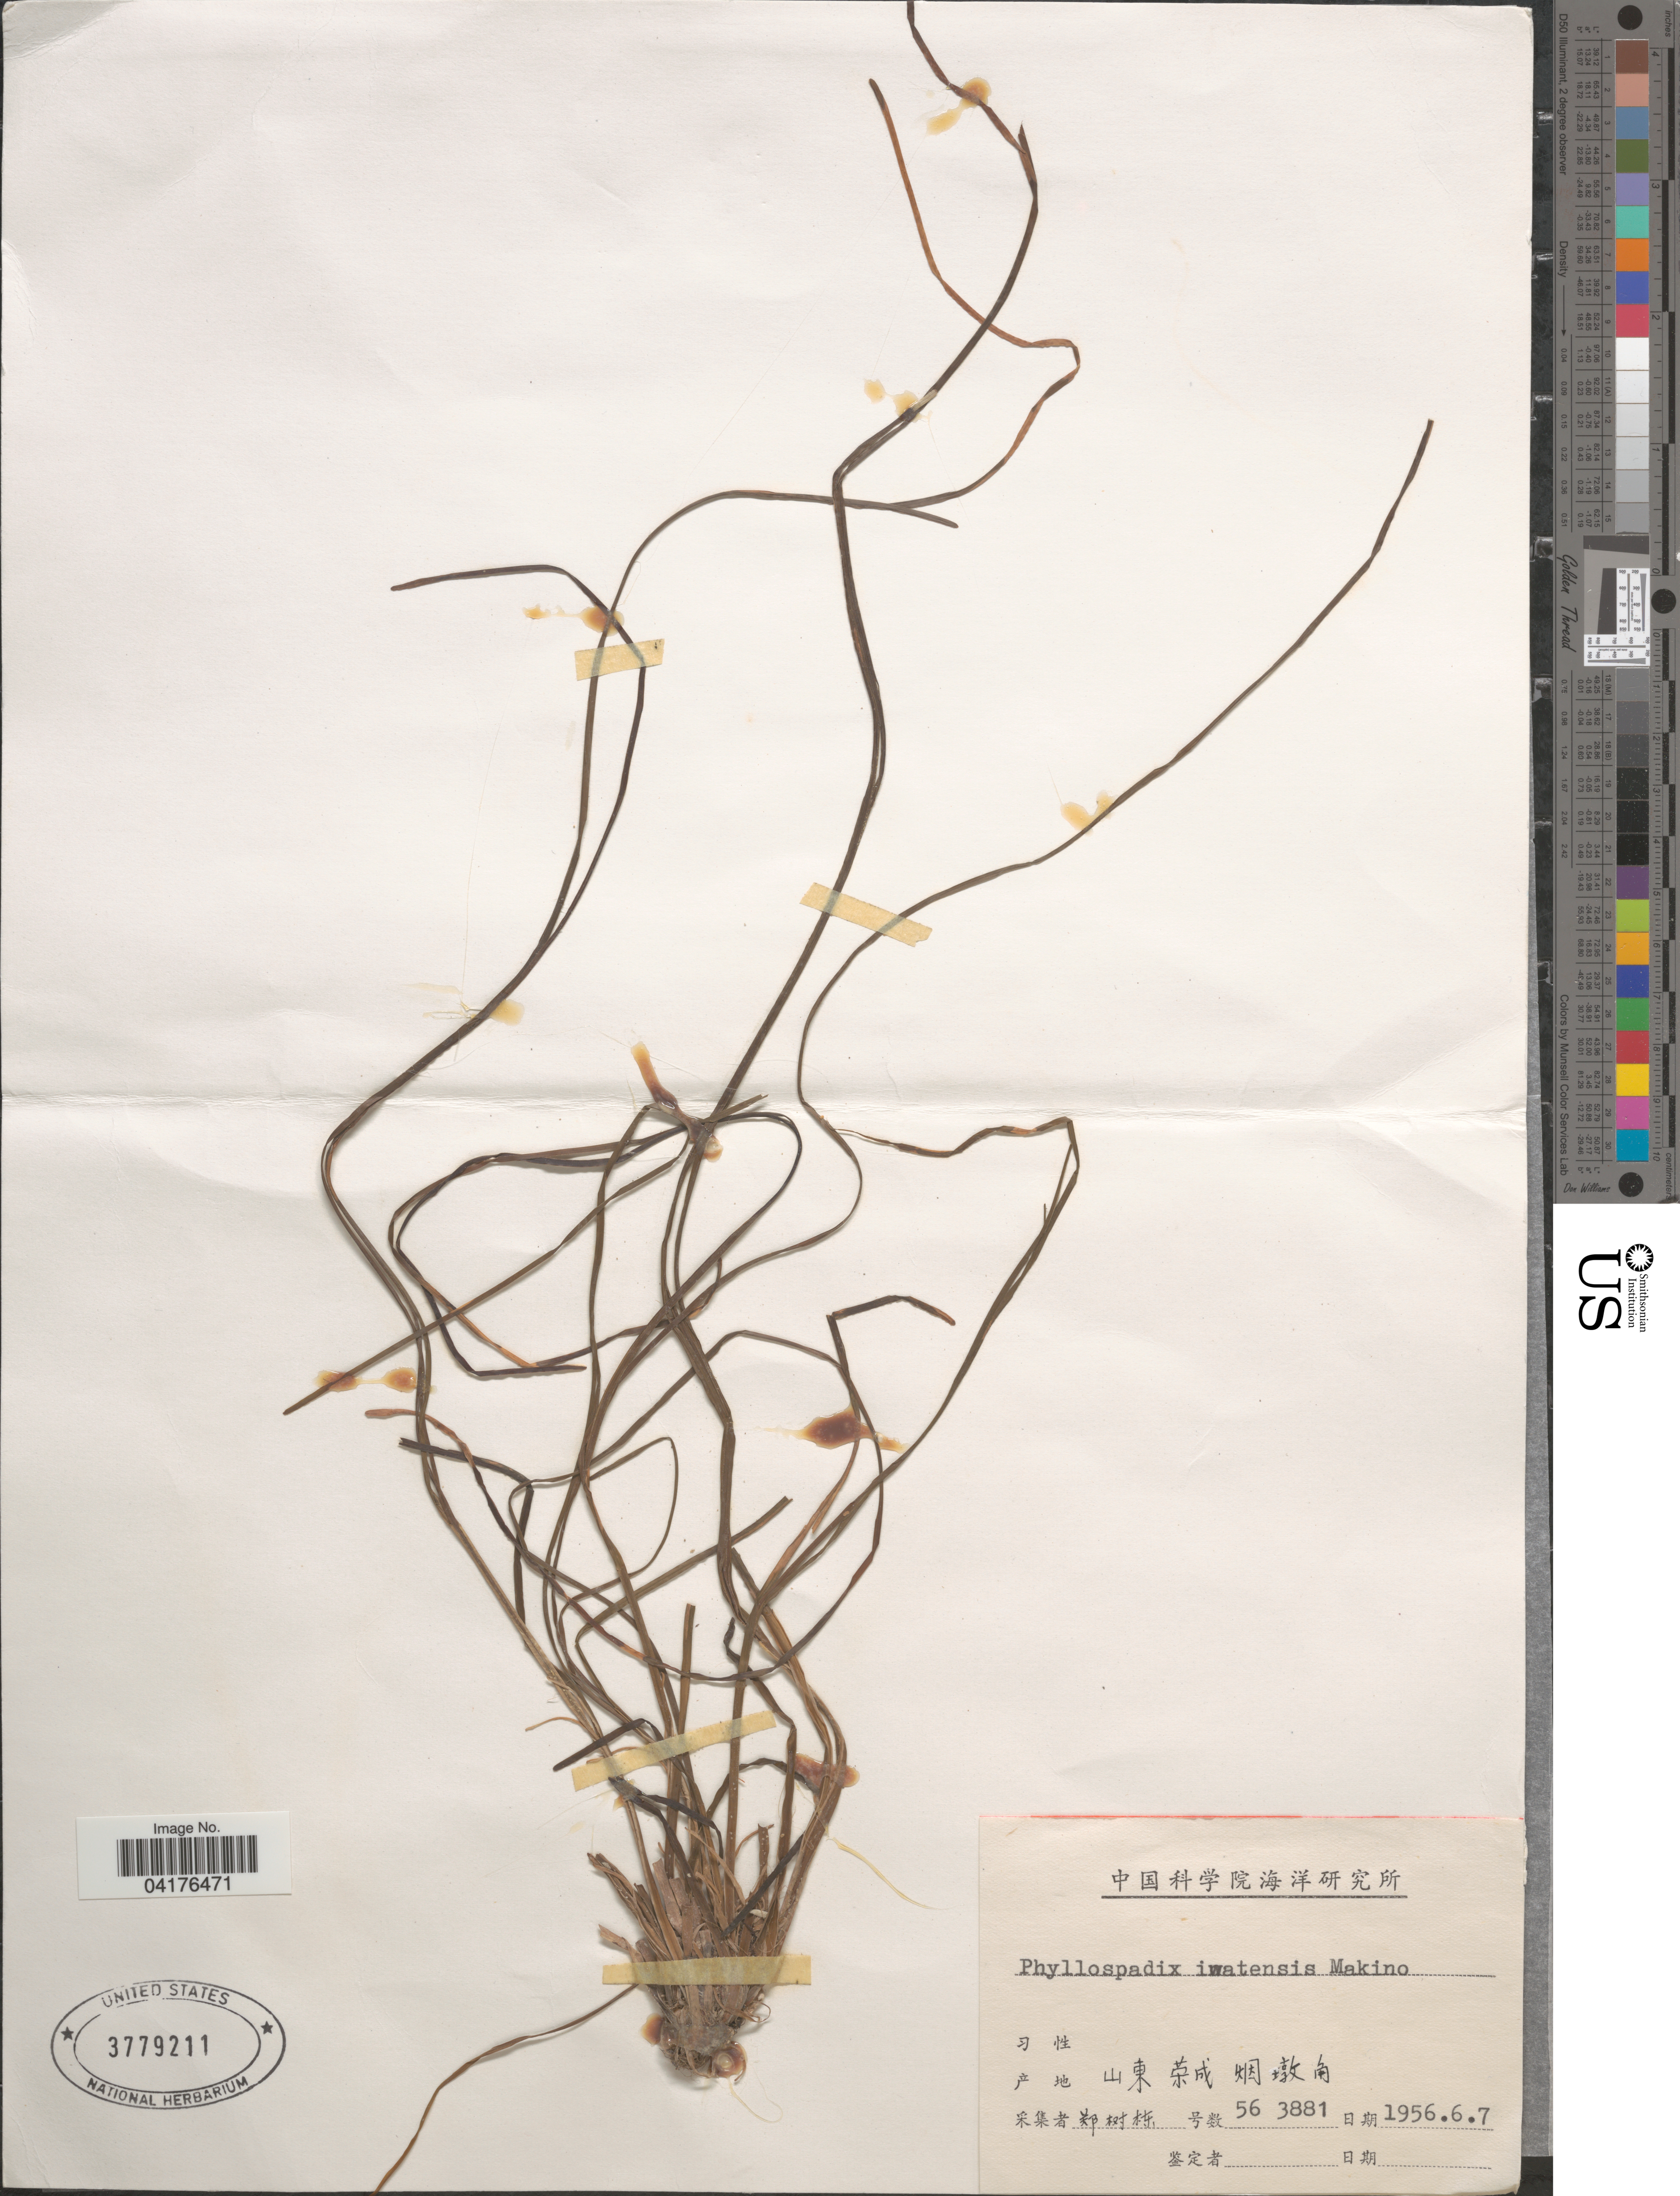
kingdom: Plantae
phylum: Tracheophyta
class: Liliopsida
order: Alismatales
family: Zosteraceae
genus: Phyllospadix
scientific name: Phyllospadix iwatensis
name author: Makino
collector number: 563881?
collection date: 1956-06-07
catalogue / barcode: US 3779211